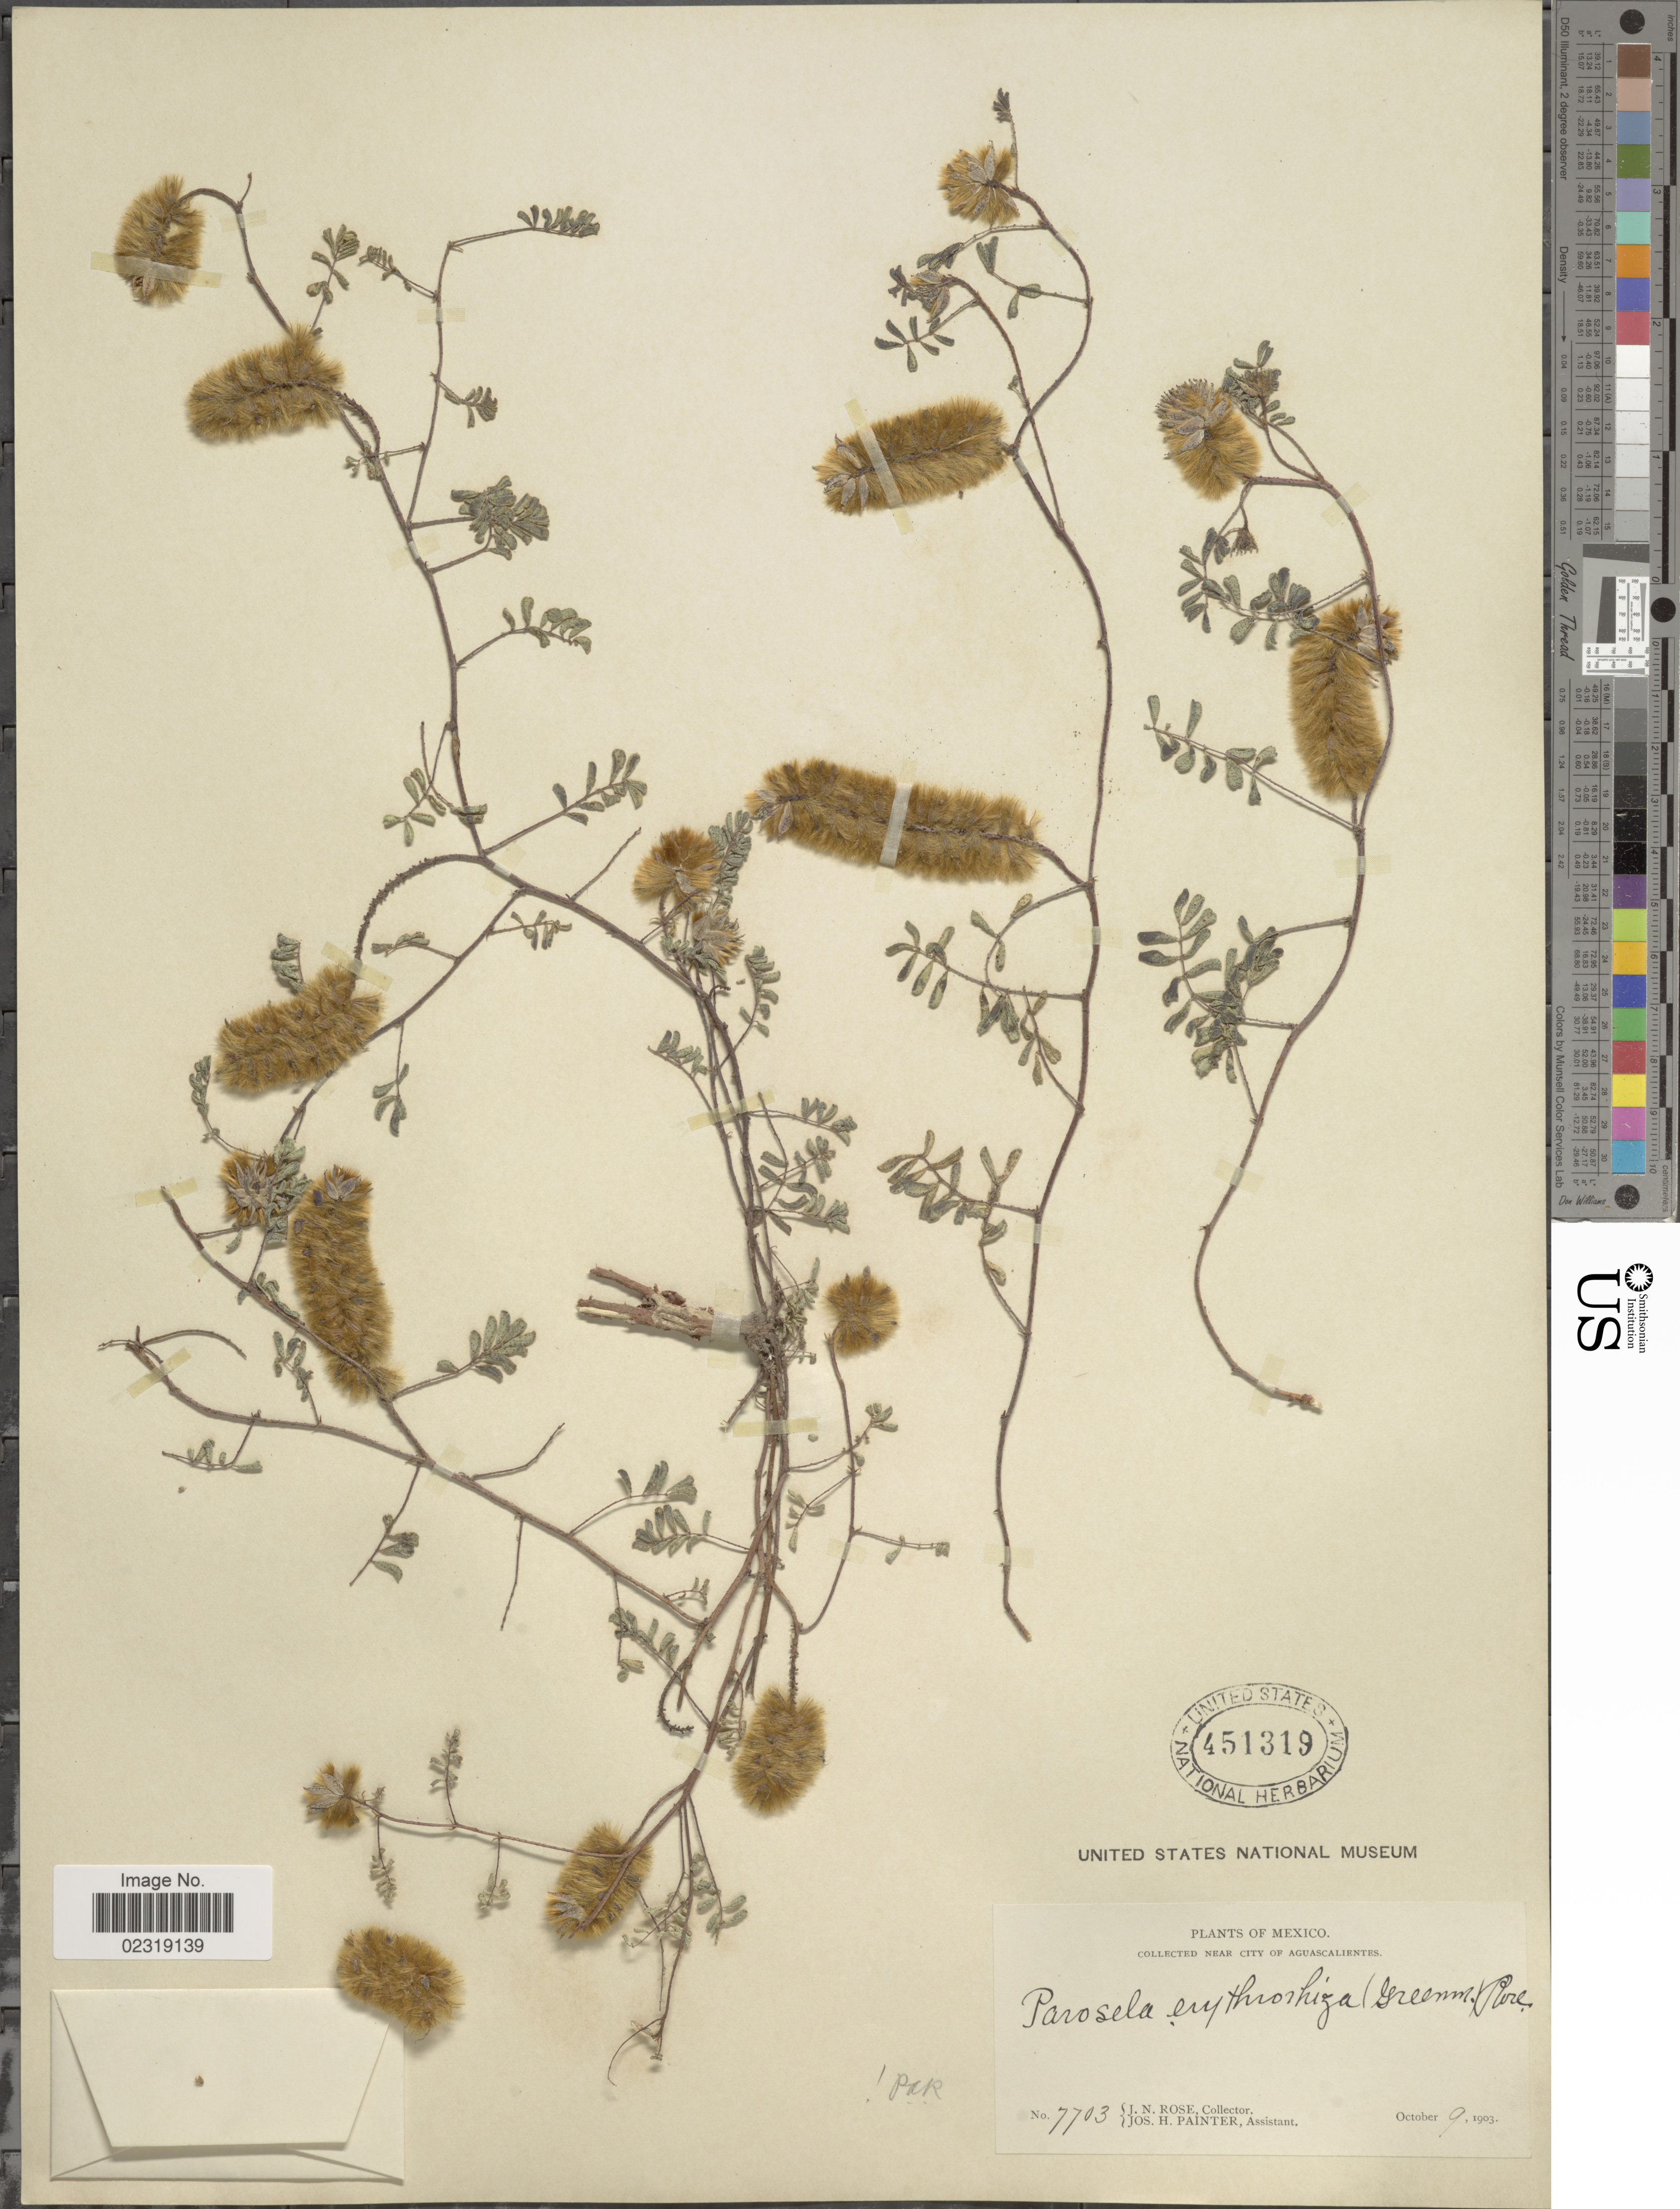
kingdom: Plantae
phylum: Tracheophyta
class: Magnoliopsida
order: Fabales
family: Fabaceae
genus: Dalea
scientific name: Dalea erythrorhiza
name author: Greenm.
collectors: J. N. Rose & J. H. Painter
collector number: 7703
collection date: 1903-10-09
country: Mexico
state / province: Aguascalientes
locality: Near city of Aguascalientes.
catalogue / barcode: US 451319